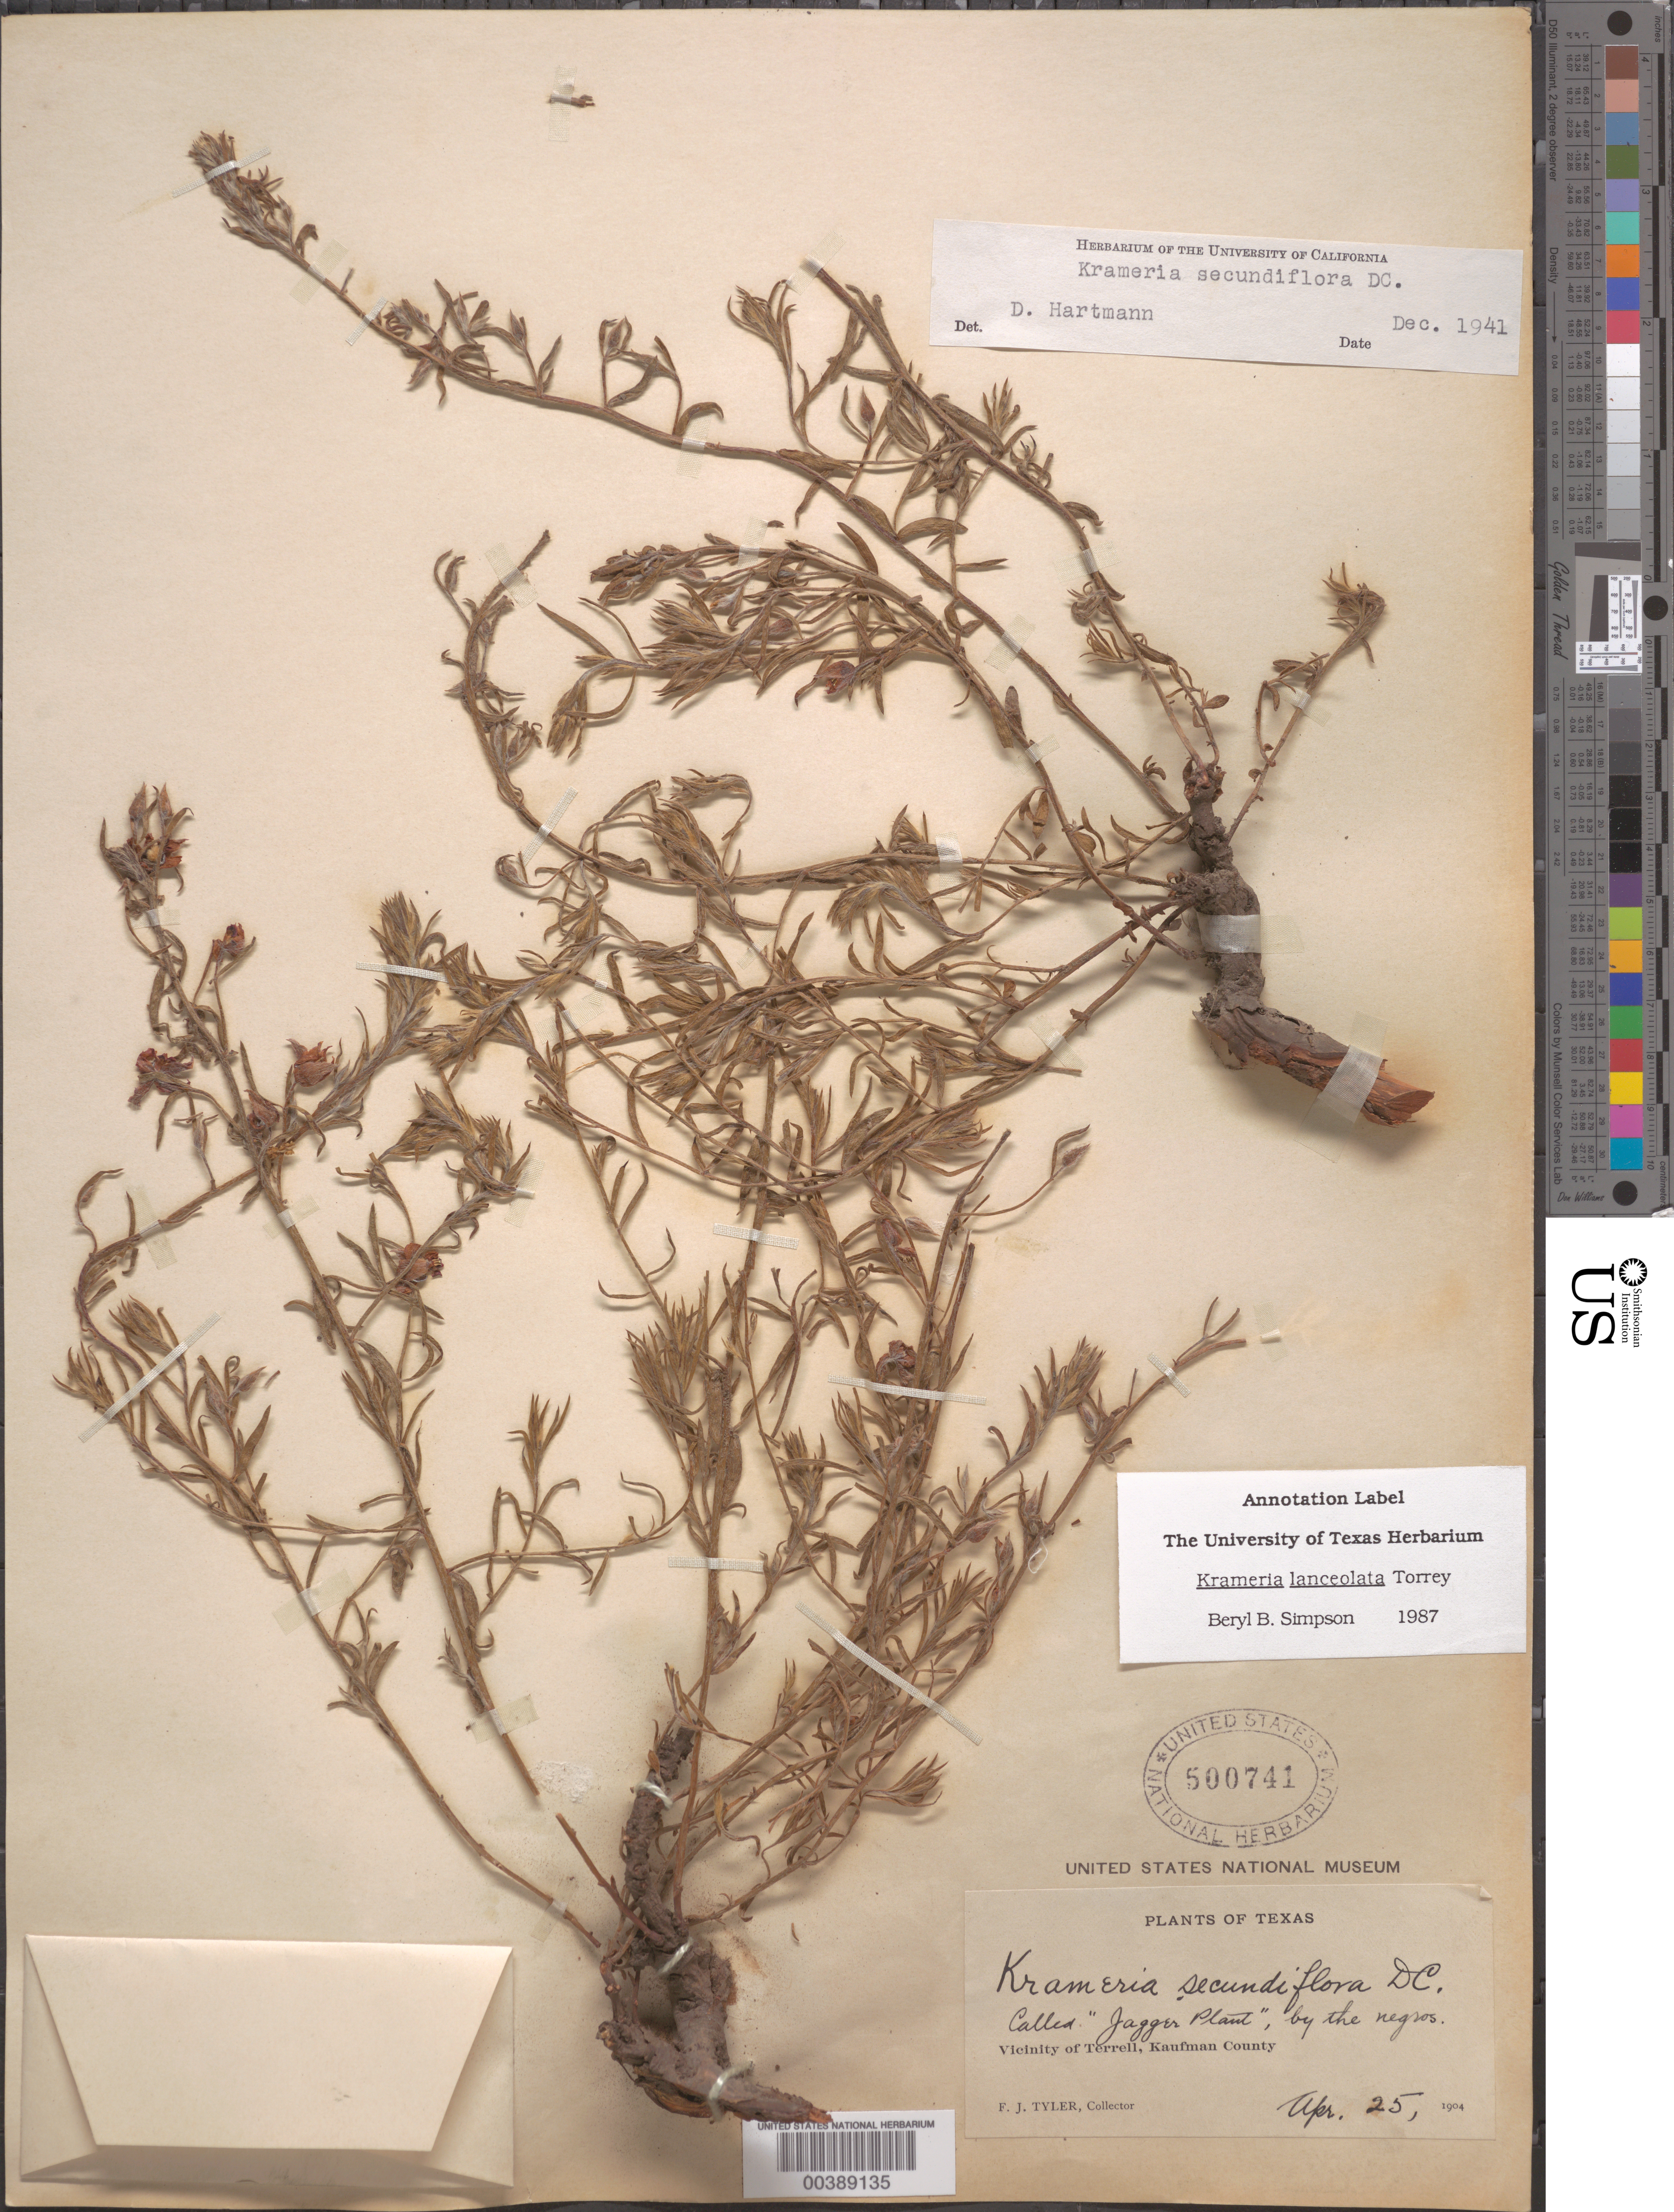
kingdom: Plantae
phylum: Tracheophyta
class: Magnoliopsida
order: Zygophyllales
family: Krameriaceae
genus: Krameria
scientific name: Krameria lanceolata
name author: Torr.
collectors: F. Tyler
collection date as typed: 25 Apr 1904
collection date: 1904-04-25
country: United States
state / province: Texas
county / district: Kaufman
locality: Vicinity of Terrell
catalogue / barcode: US 500741